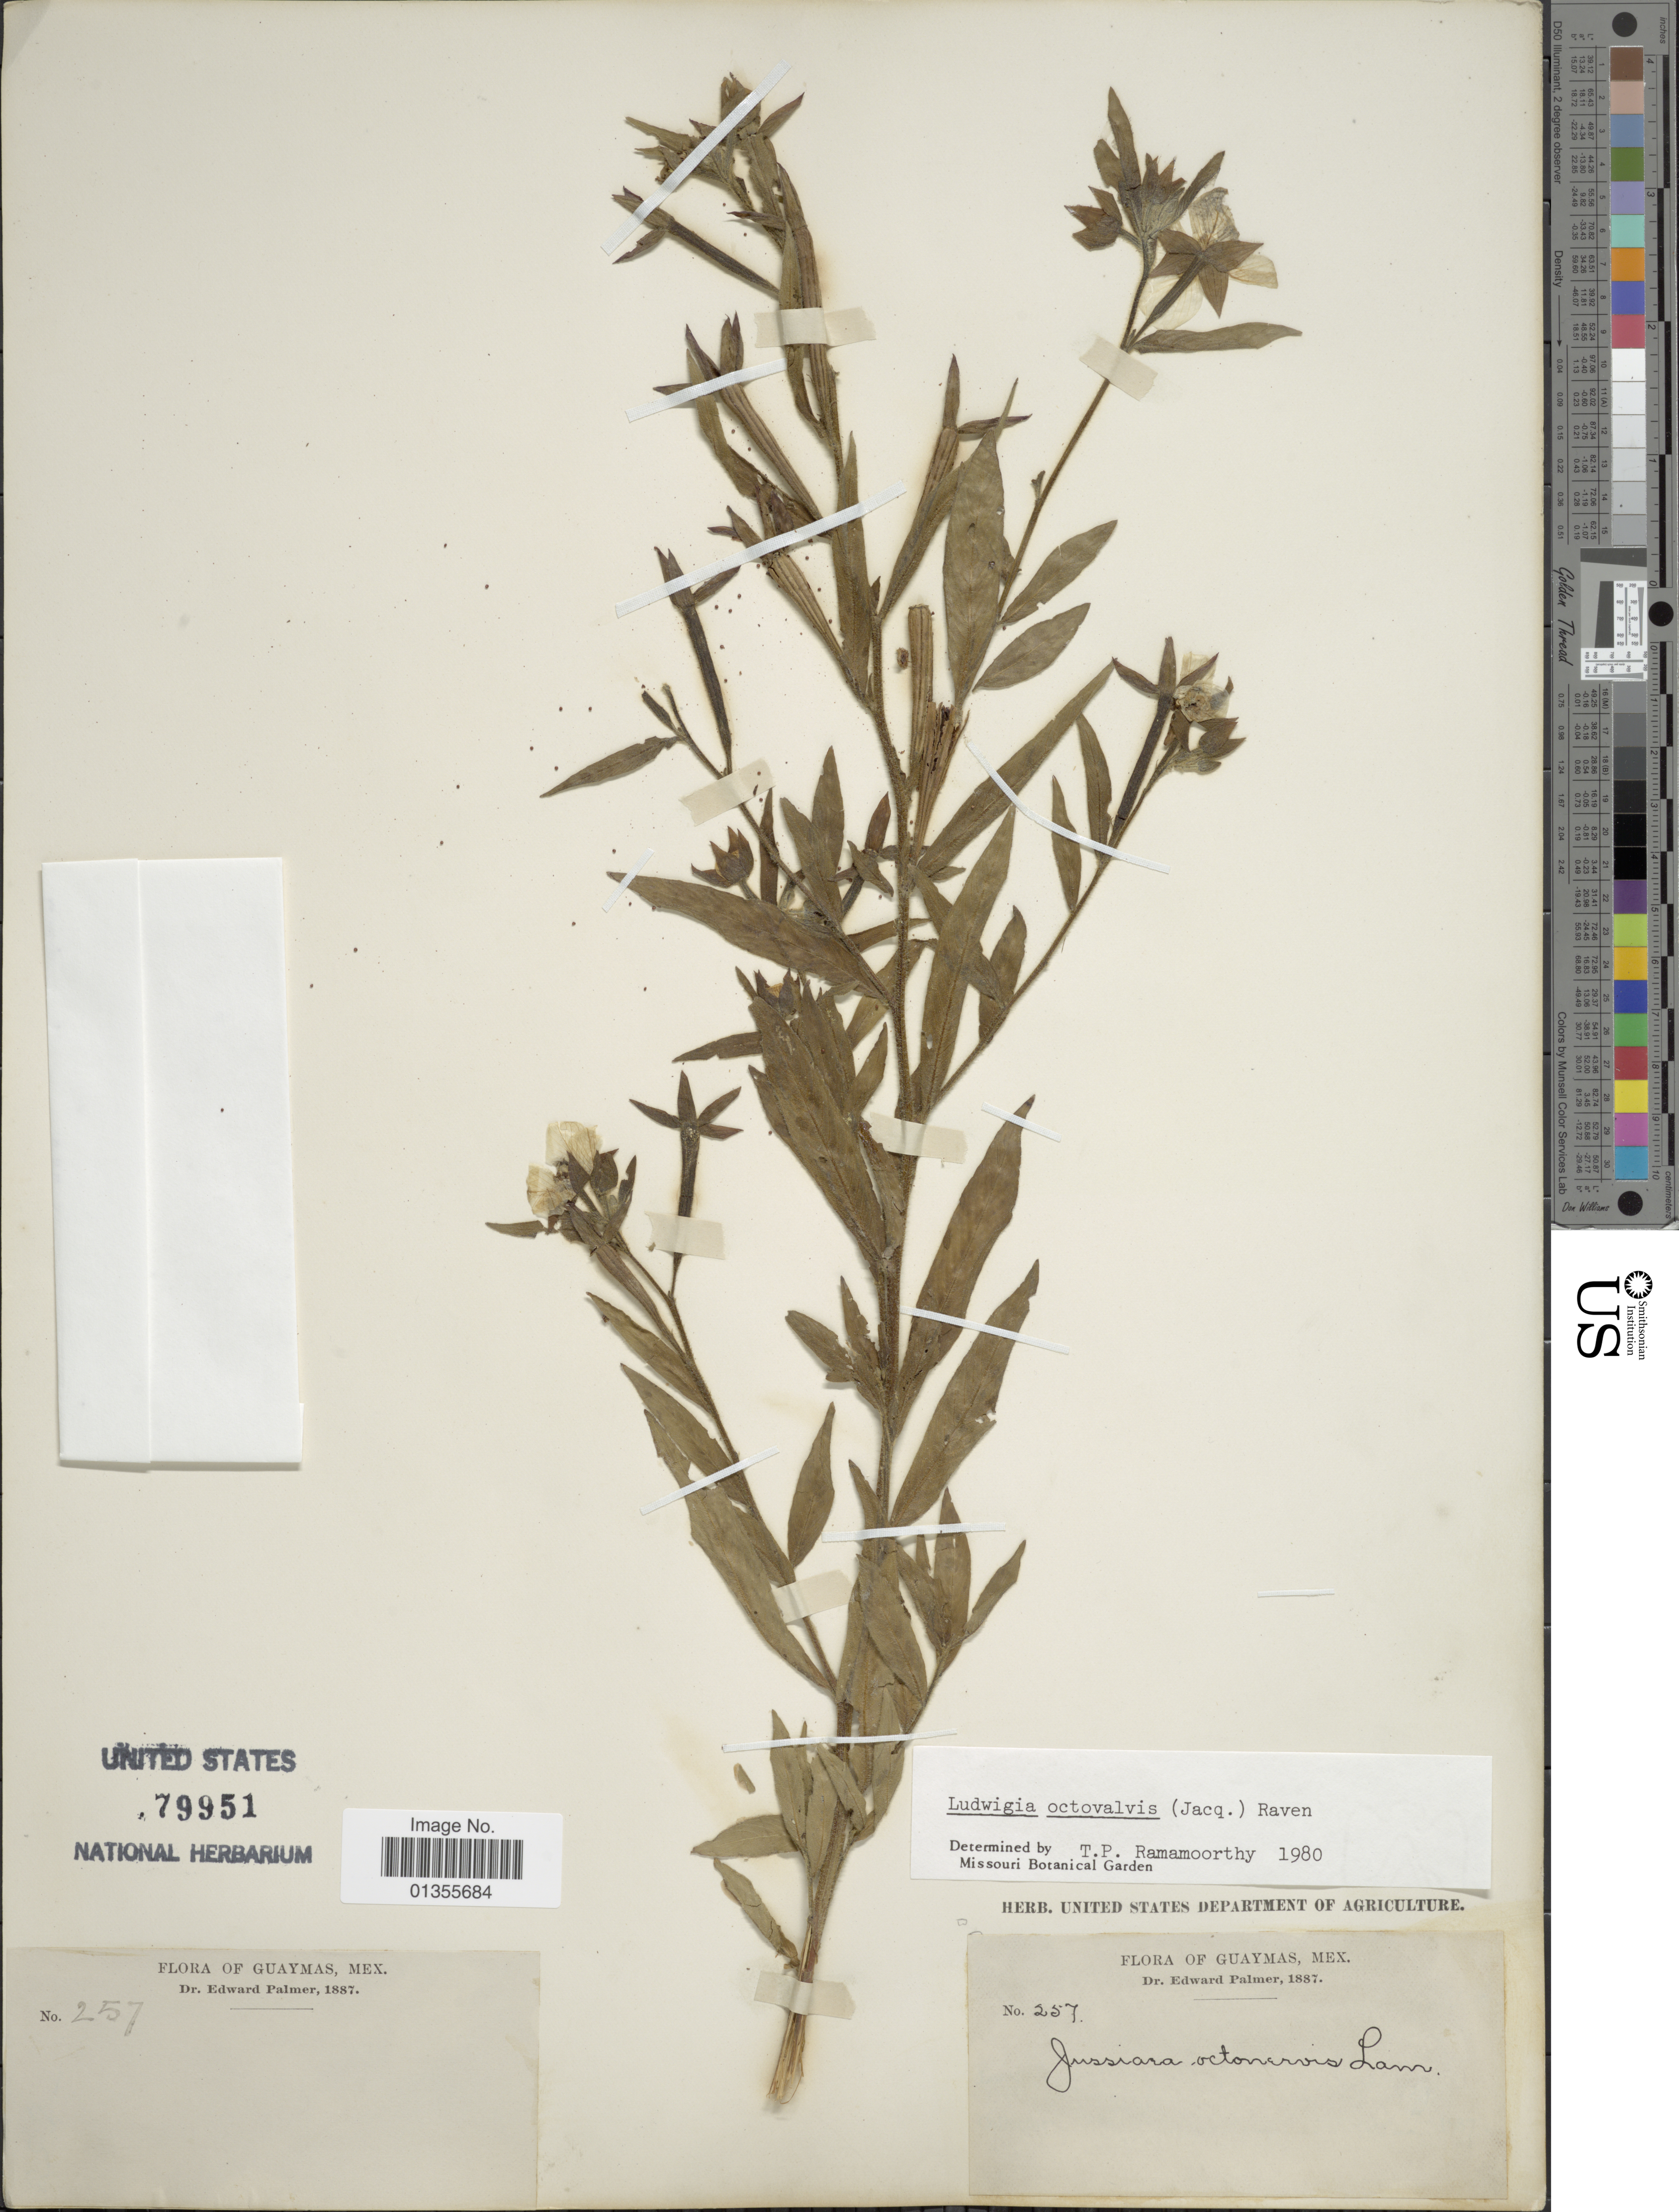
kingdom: Plantae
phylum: Tracheophyta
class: Magnoliopsida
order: Myrtales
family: Onagraceae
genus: Ludwigia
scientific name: Ludwigia octovalvis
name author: (Jacq.) P.H. Raven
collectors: E. Palmer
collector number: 257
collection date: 1887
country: Mexico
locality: Guaymas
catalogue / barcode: US 79951